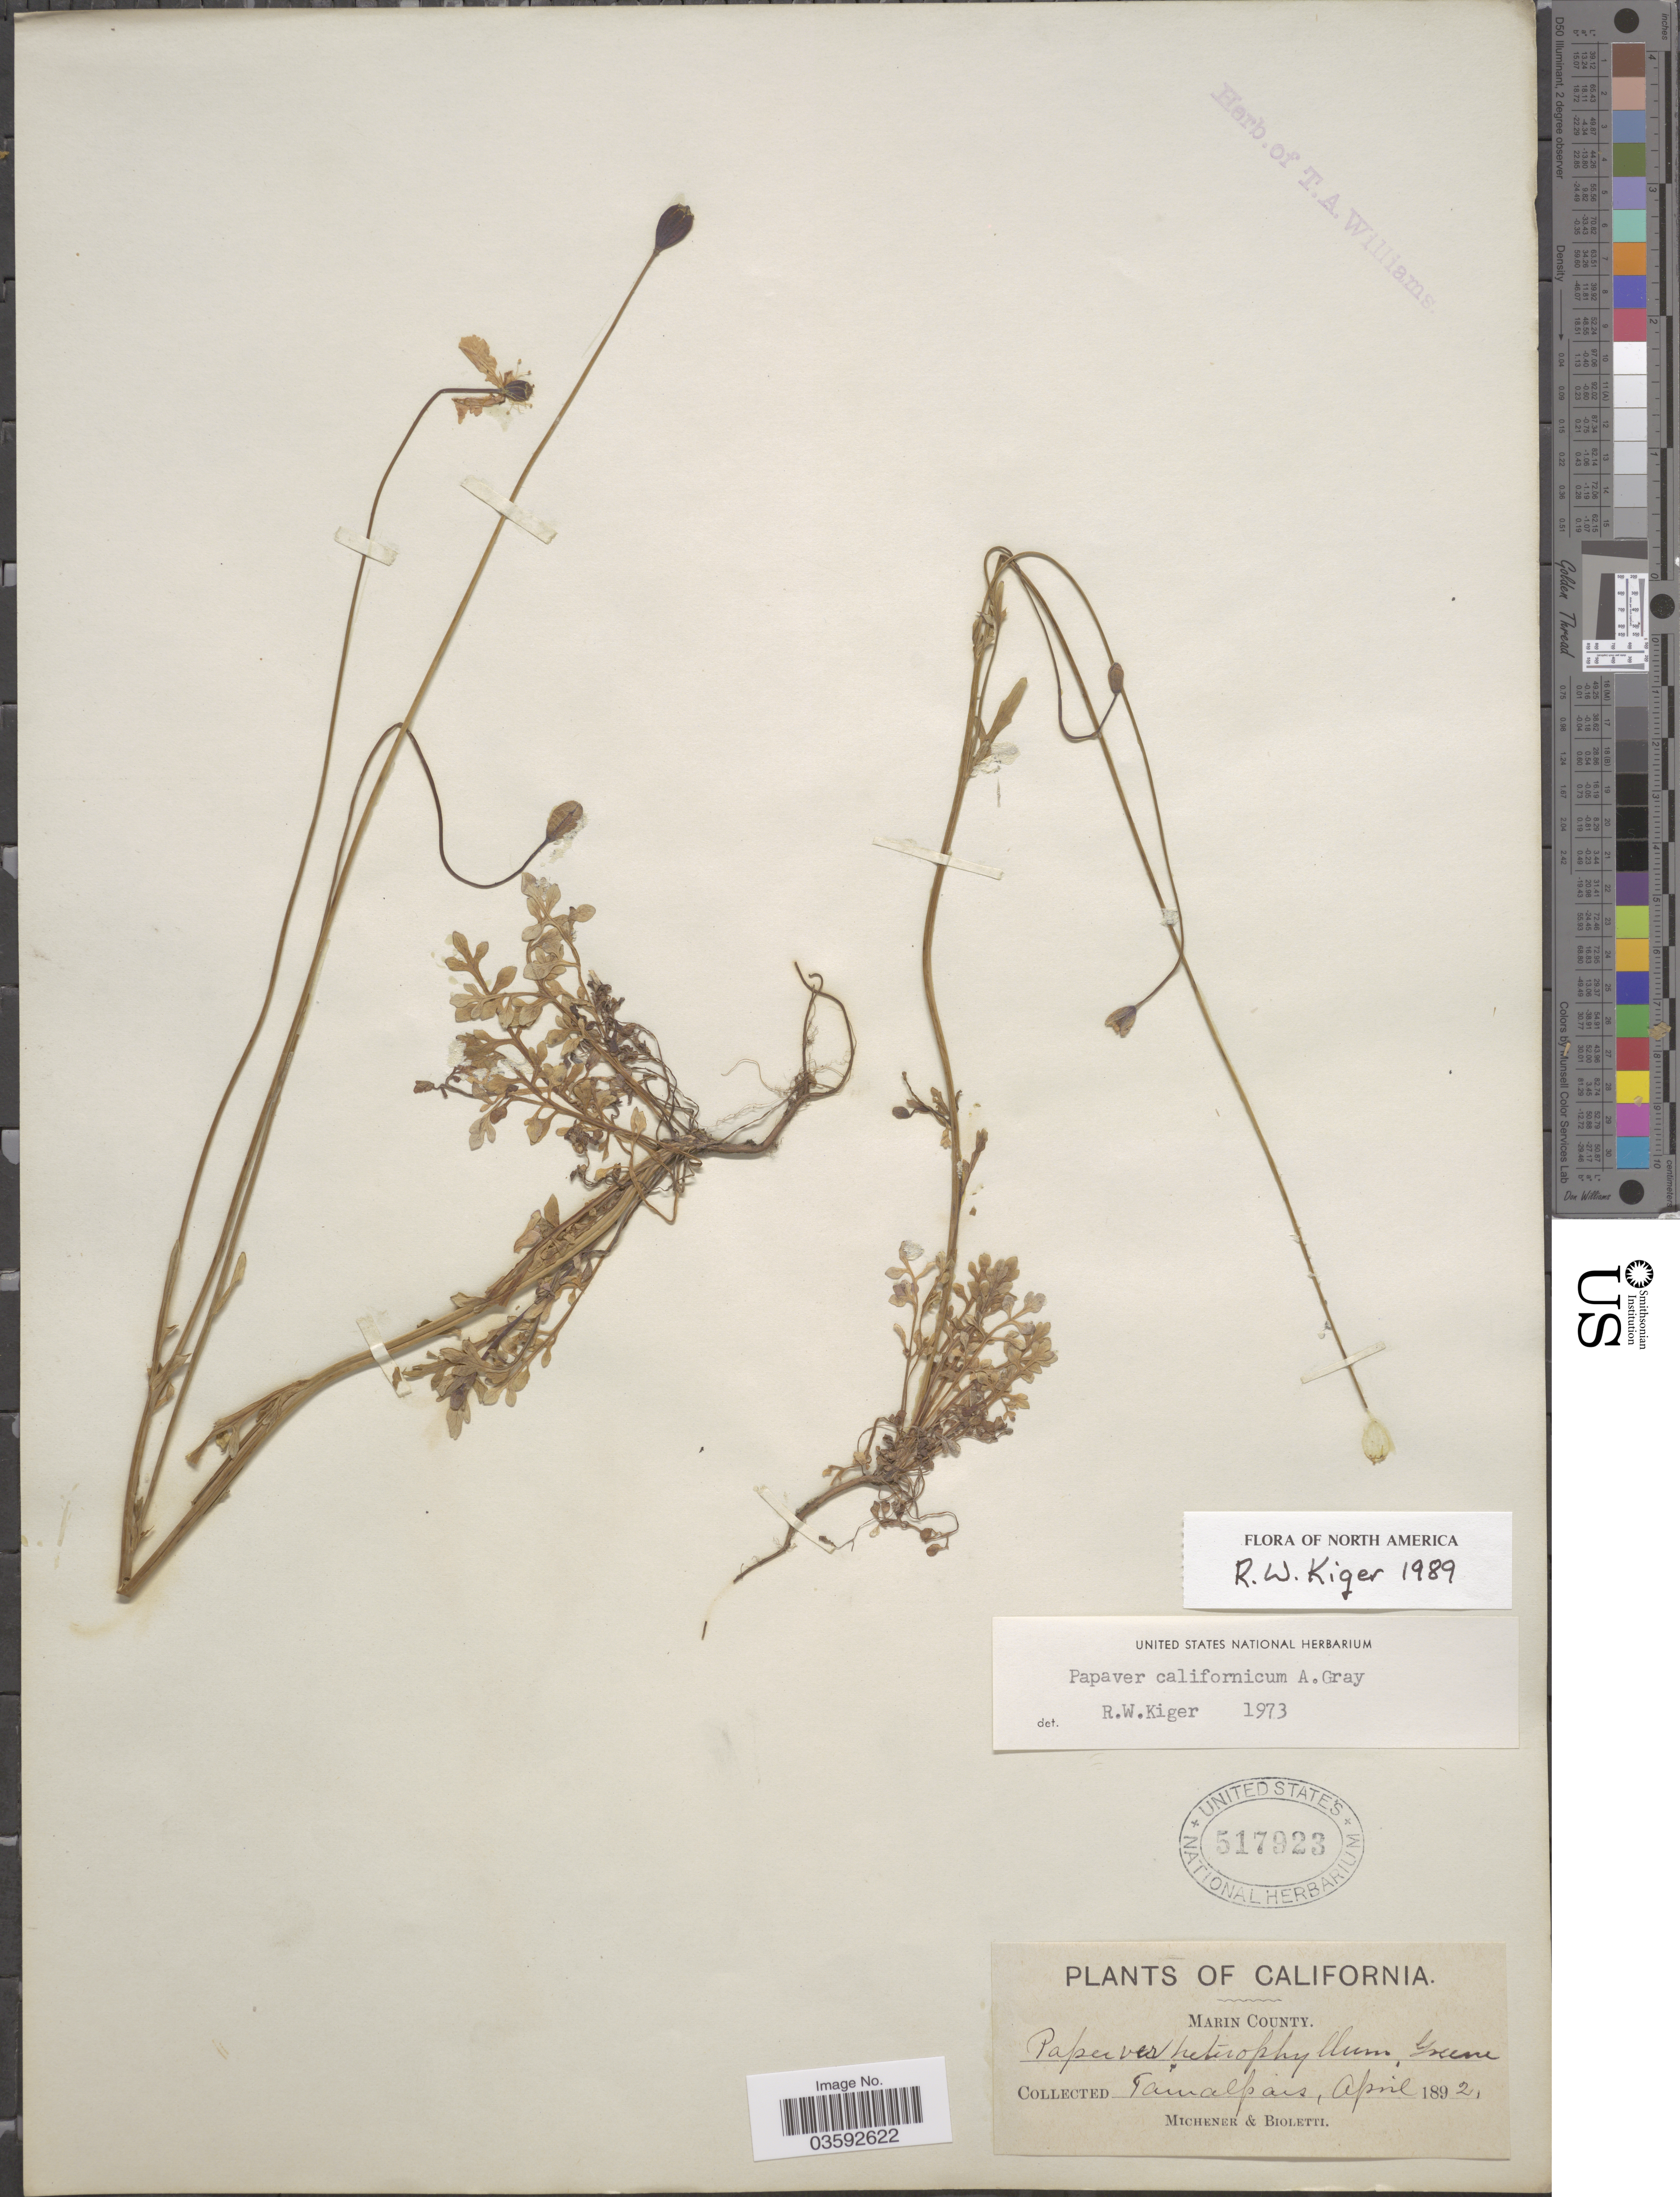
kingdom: Plantae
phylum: Tracheophyta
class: Magnoliopsida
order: Ranunculales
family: Papaveraceae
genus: Papaver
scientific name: Papaver californicum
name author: A. Gray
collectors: -. Michener & -- Bioletti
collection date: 1892-04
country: United States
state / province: California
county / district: Marin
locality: Marin County. Tamalpais.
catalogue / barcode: US 517923